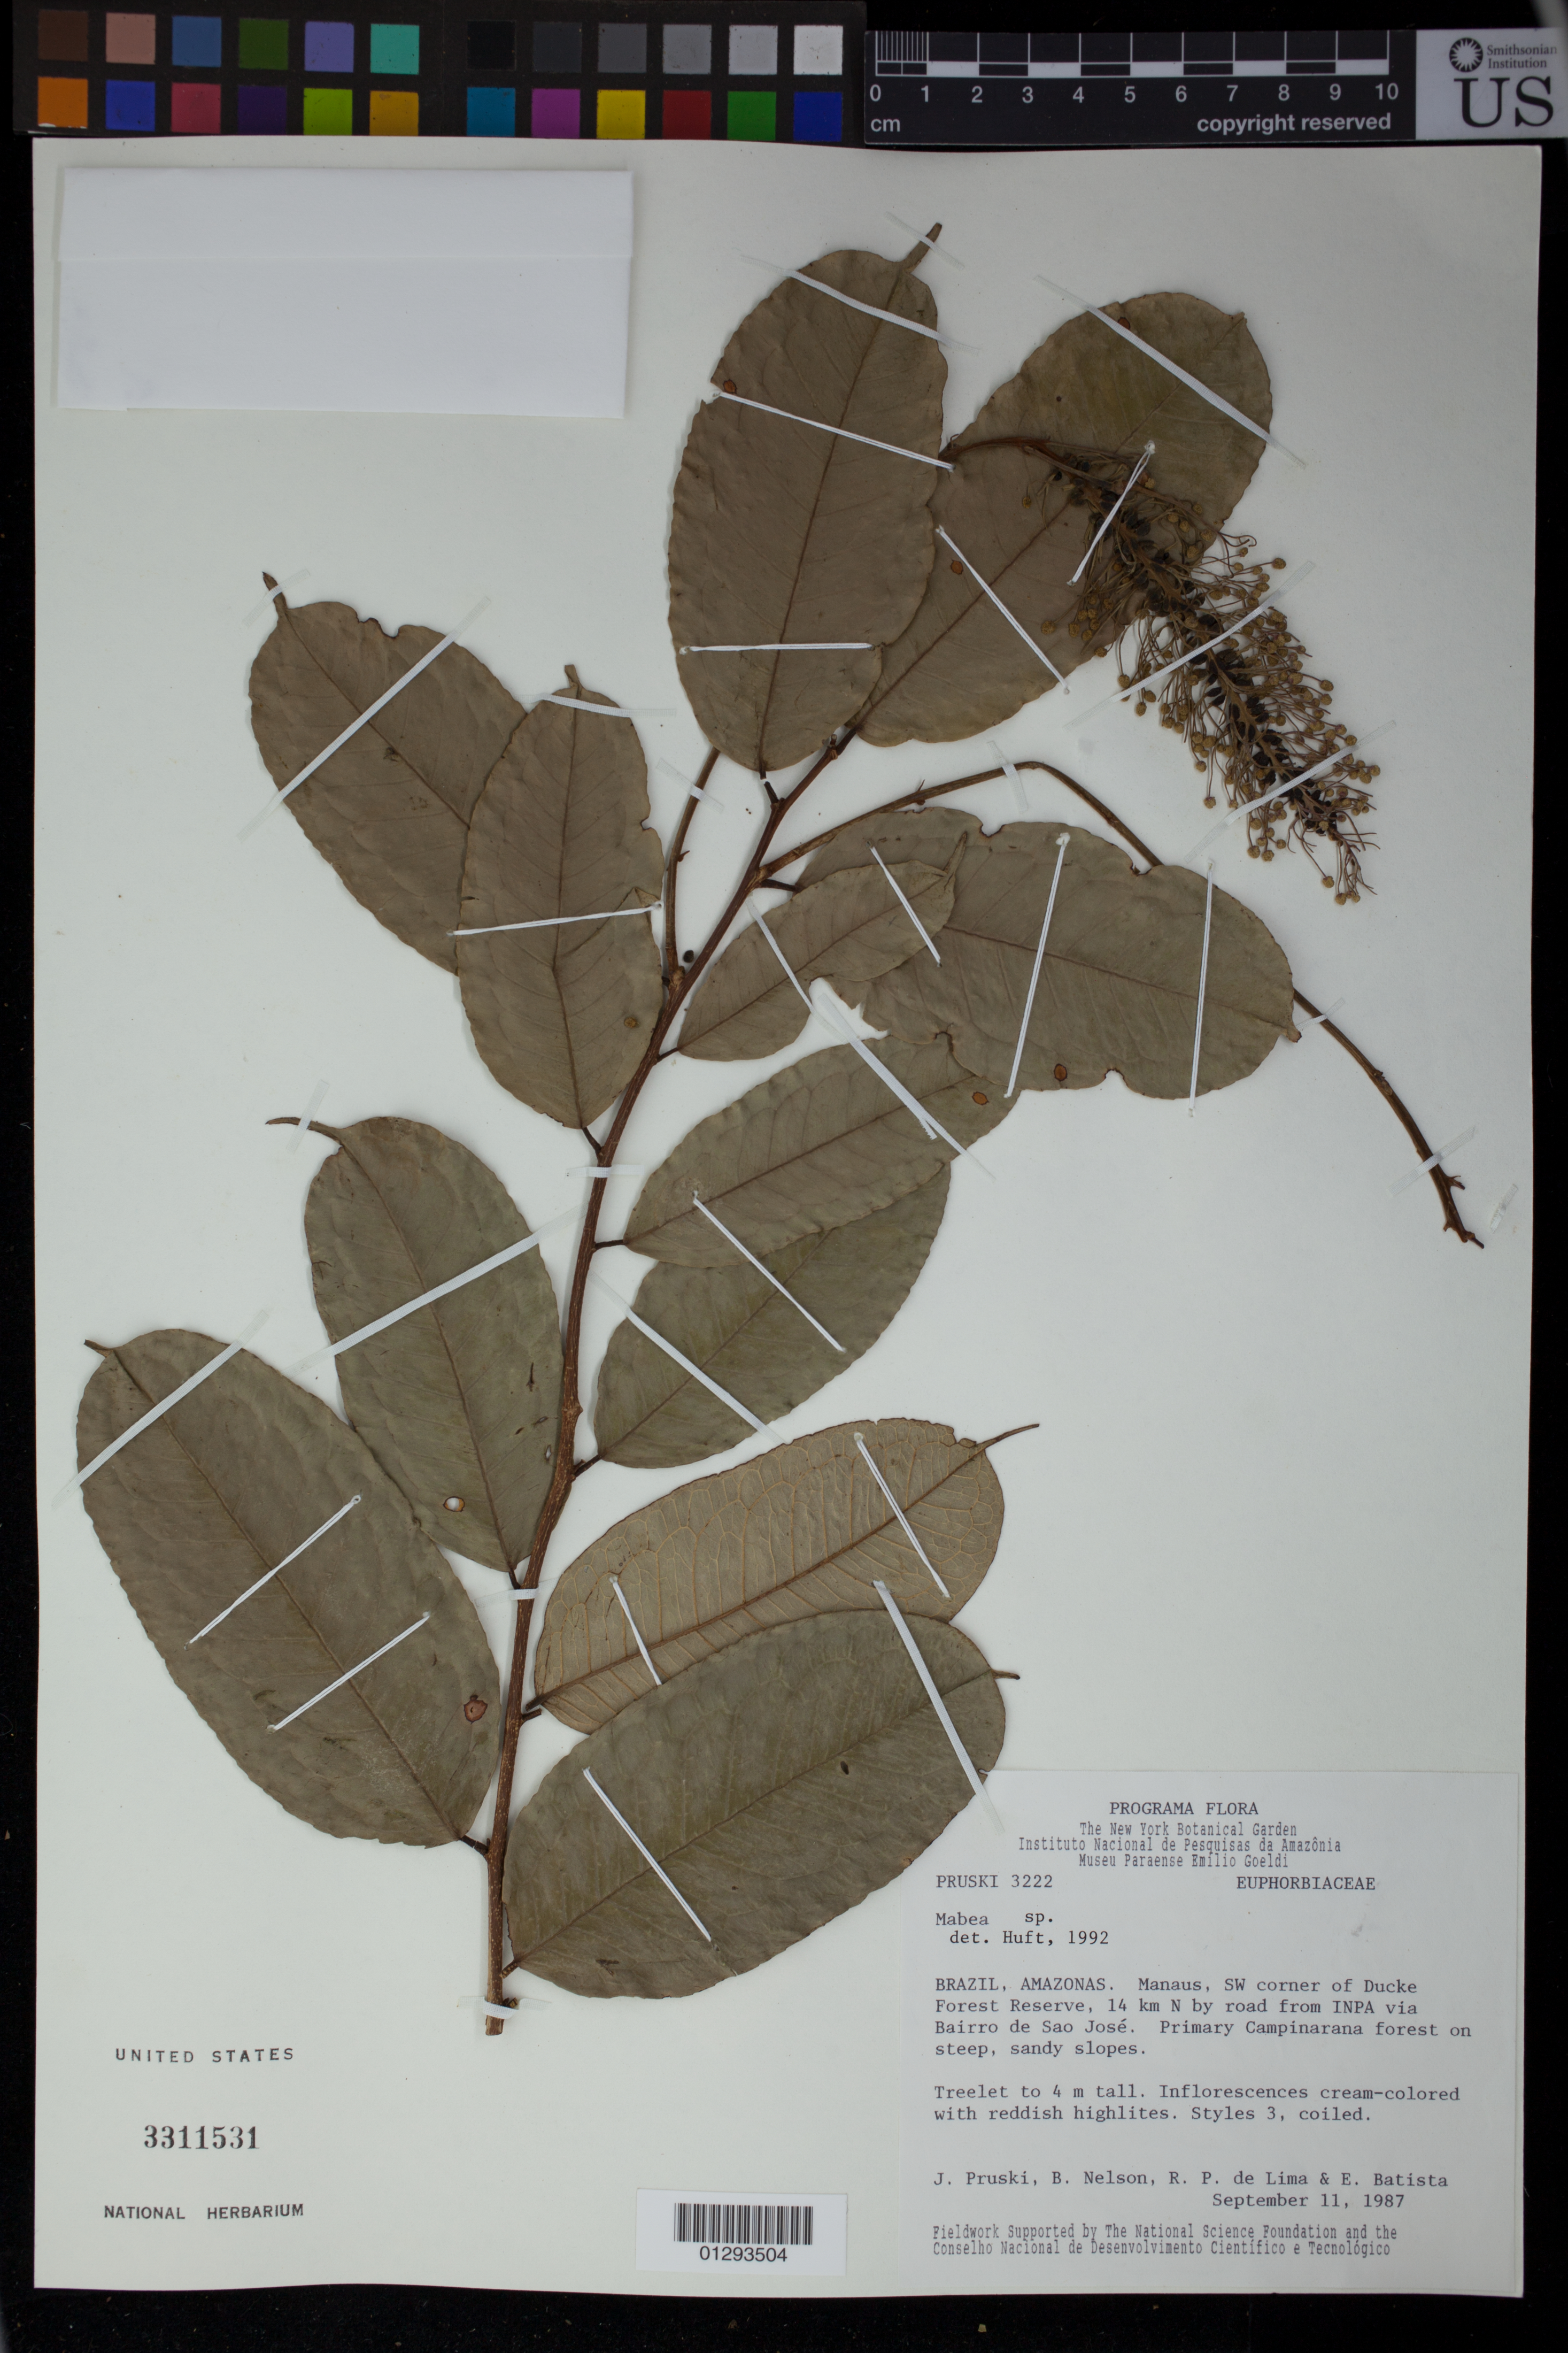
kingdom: Plantae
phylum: Tracheophyta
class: Magnoliopsida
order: Malpighiales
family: Euphorbiaceae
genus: Mabea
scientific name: Mabea sp.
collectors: J. F. Pruski, B. Nelson, R. P. Lima & E. Batista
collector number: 3222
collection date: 1987-09-11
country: Brazil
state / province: Amazonas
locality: Manaus, SW corner of Ducke Forest Reserve, 14 km N by road from INPA via Bairro de Sao Jose.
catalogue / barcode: US 3311531